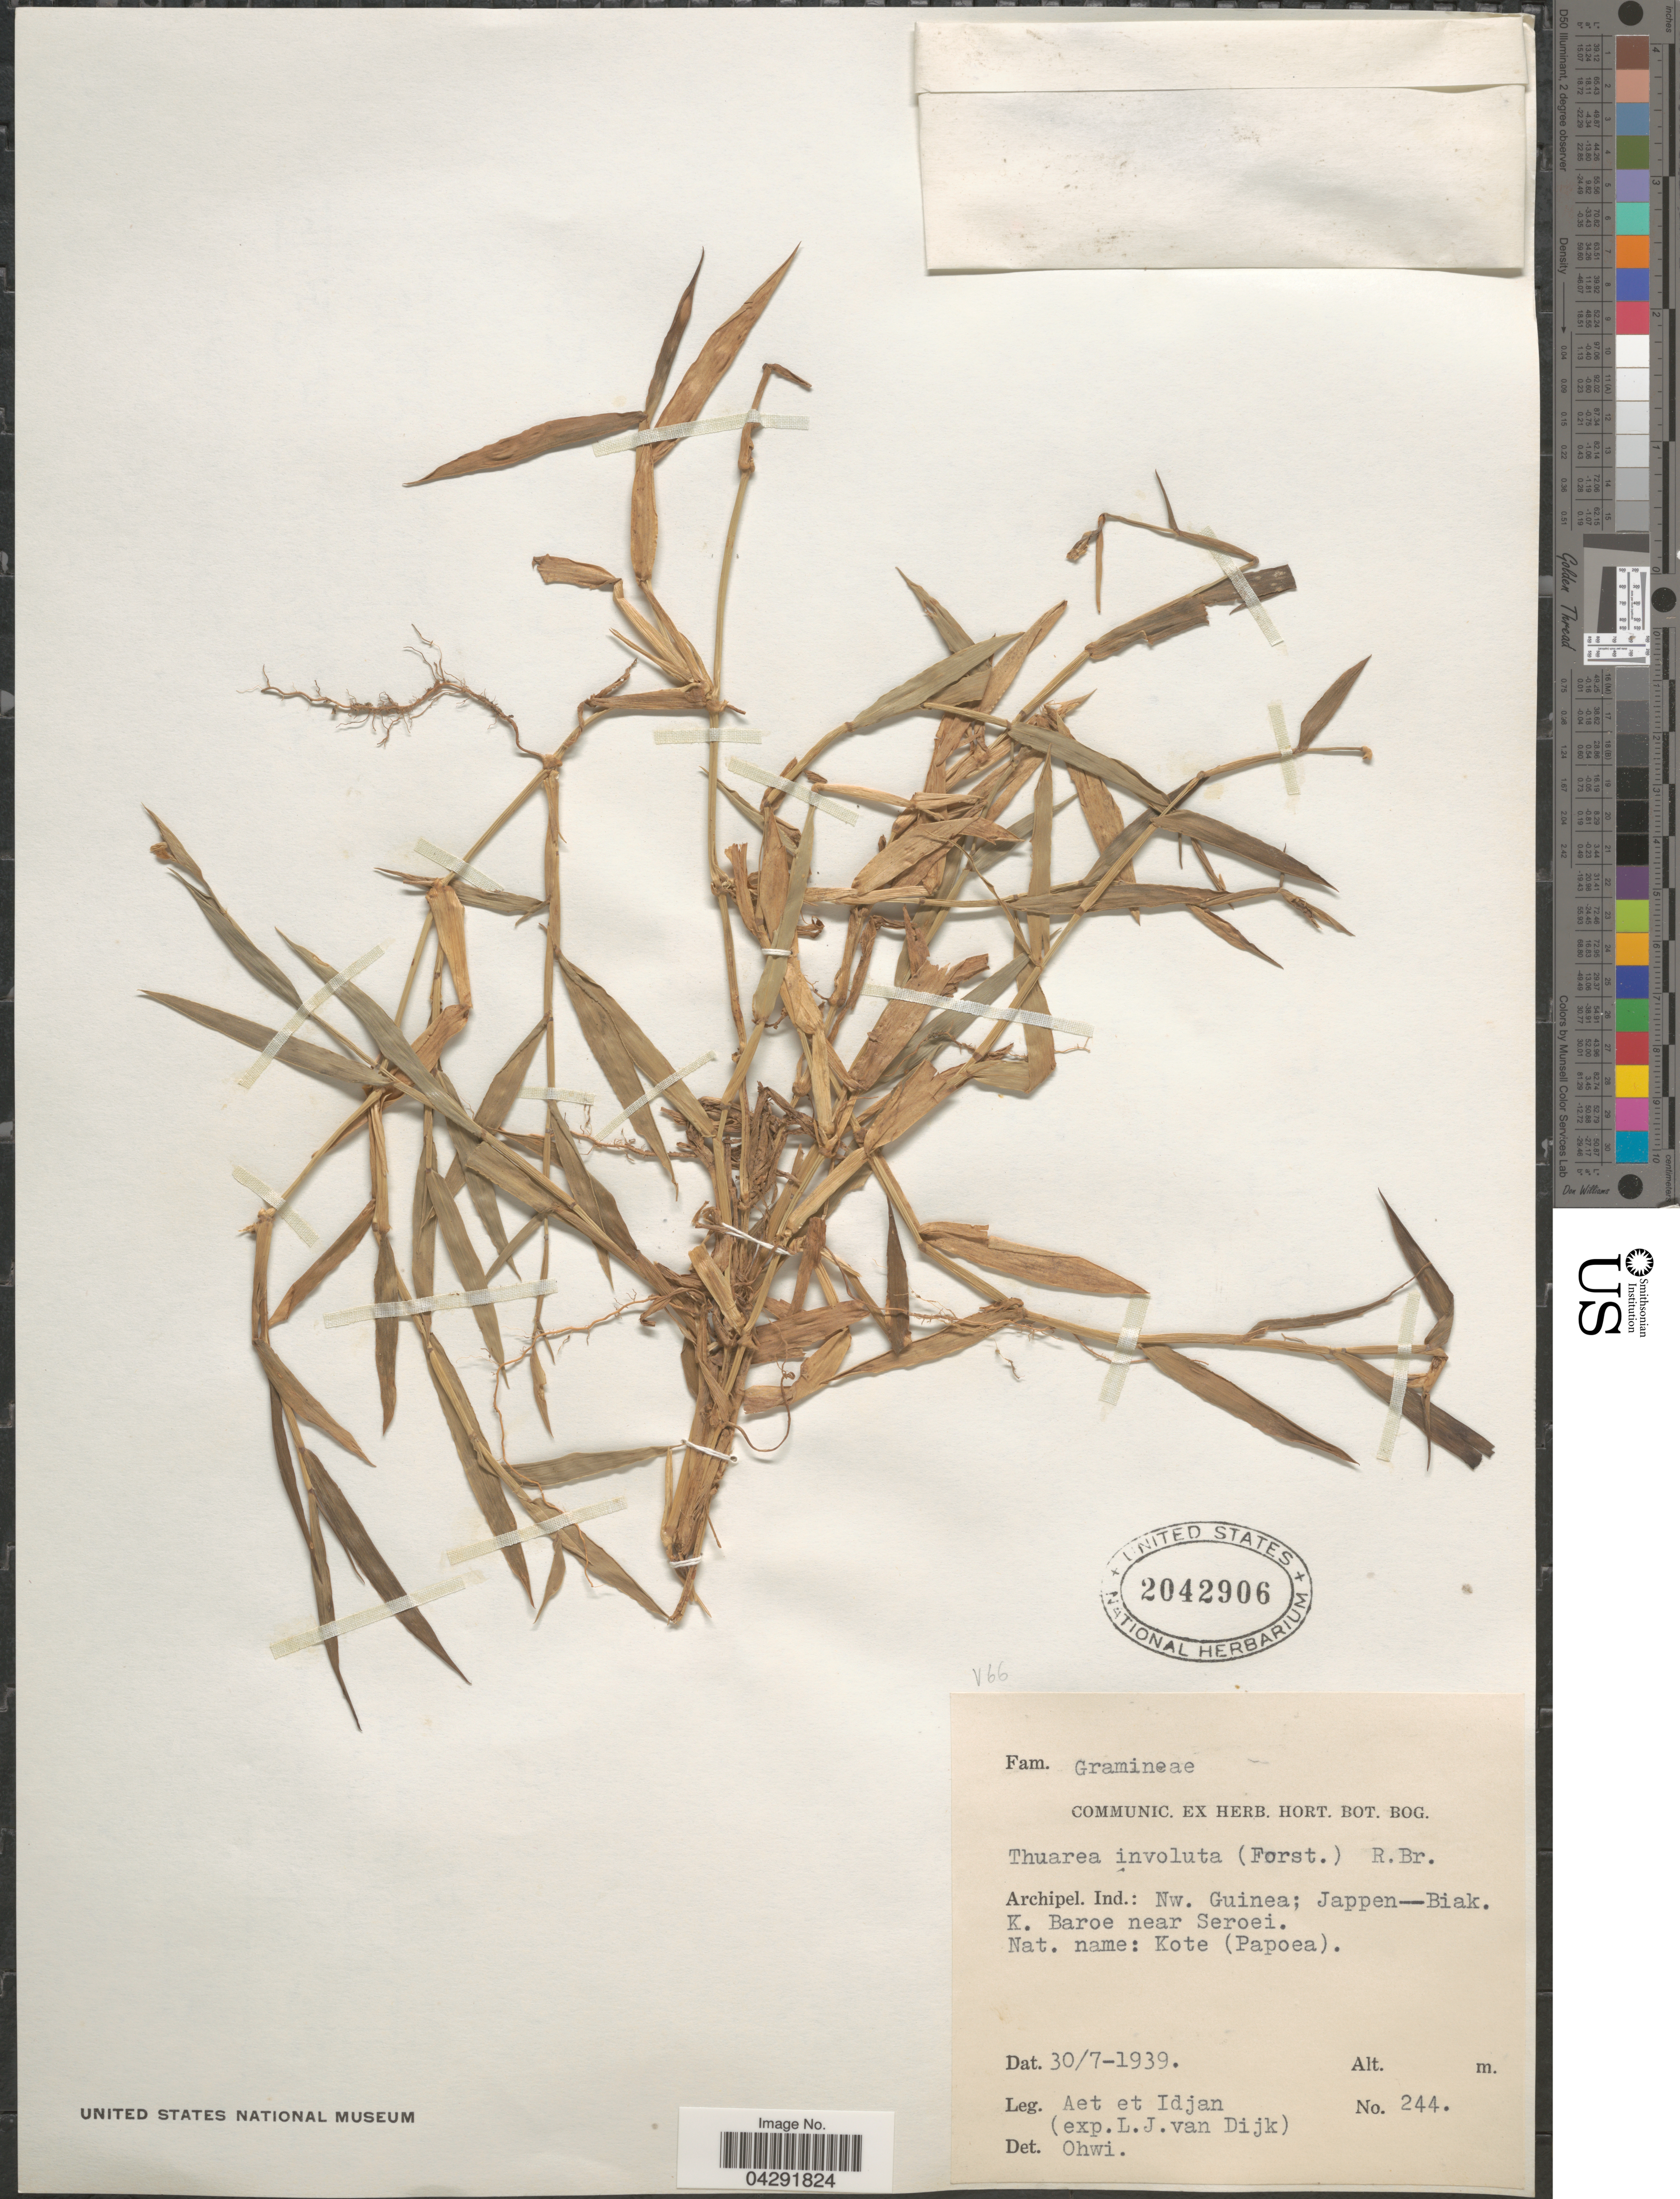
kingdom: Plantae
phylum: Tracheophyta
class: Liliopsida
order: Poales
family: Poaceae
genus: Thuarea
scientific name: Thuarea involuta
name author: (G. Forst.) R. Br. ex Sm.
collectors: -- Aet & -. Idjan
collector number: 244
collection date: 1939-07-30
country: Indonesia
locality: Archipel. Ind.: Nw. Guinea; Jappen-Biak. K. Baroe near Seroei.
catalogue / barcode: US 2042906